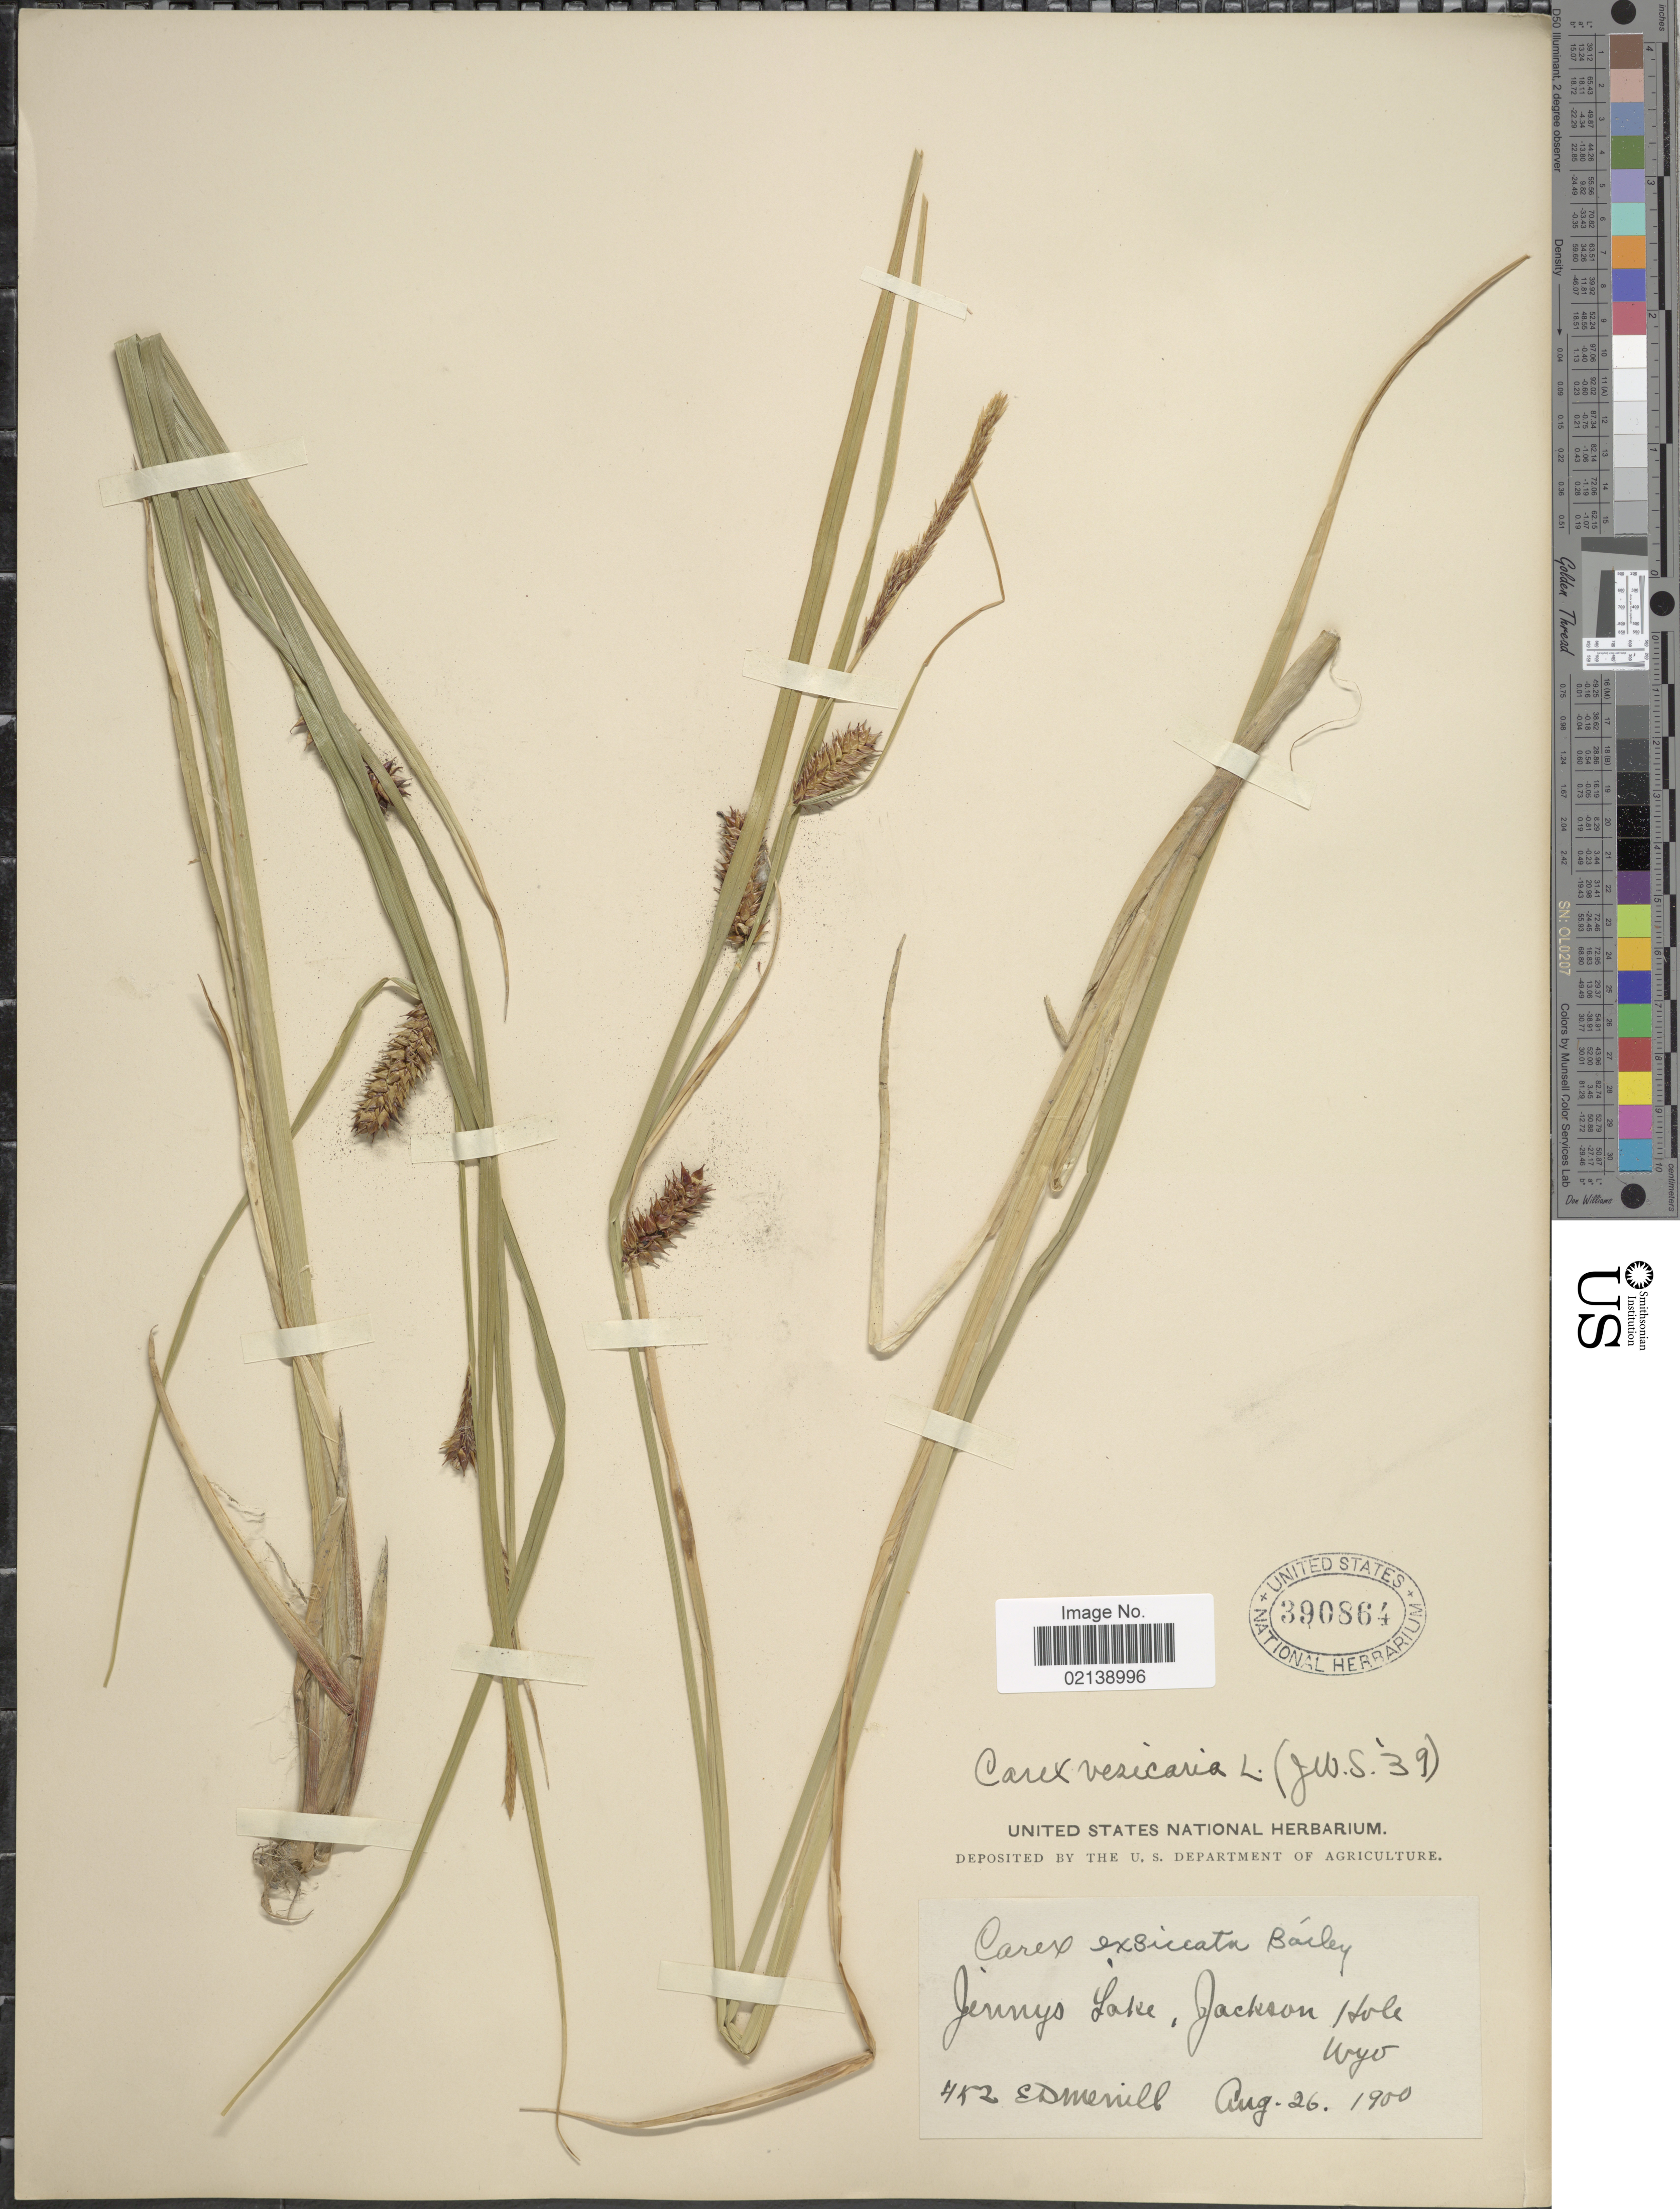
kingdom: Plantae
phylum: Tracheophyta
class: Liliopsida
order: Poales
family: Cyperaceae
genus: Carex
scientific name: Carex vesicaria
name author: L.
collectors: E. D. Merrill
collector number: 452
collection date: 1900-08-26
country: United States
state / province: Wyoming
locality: Jennys Lake, Jackson Hole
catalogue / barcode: US 390864